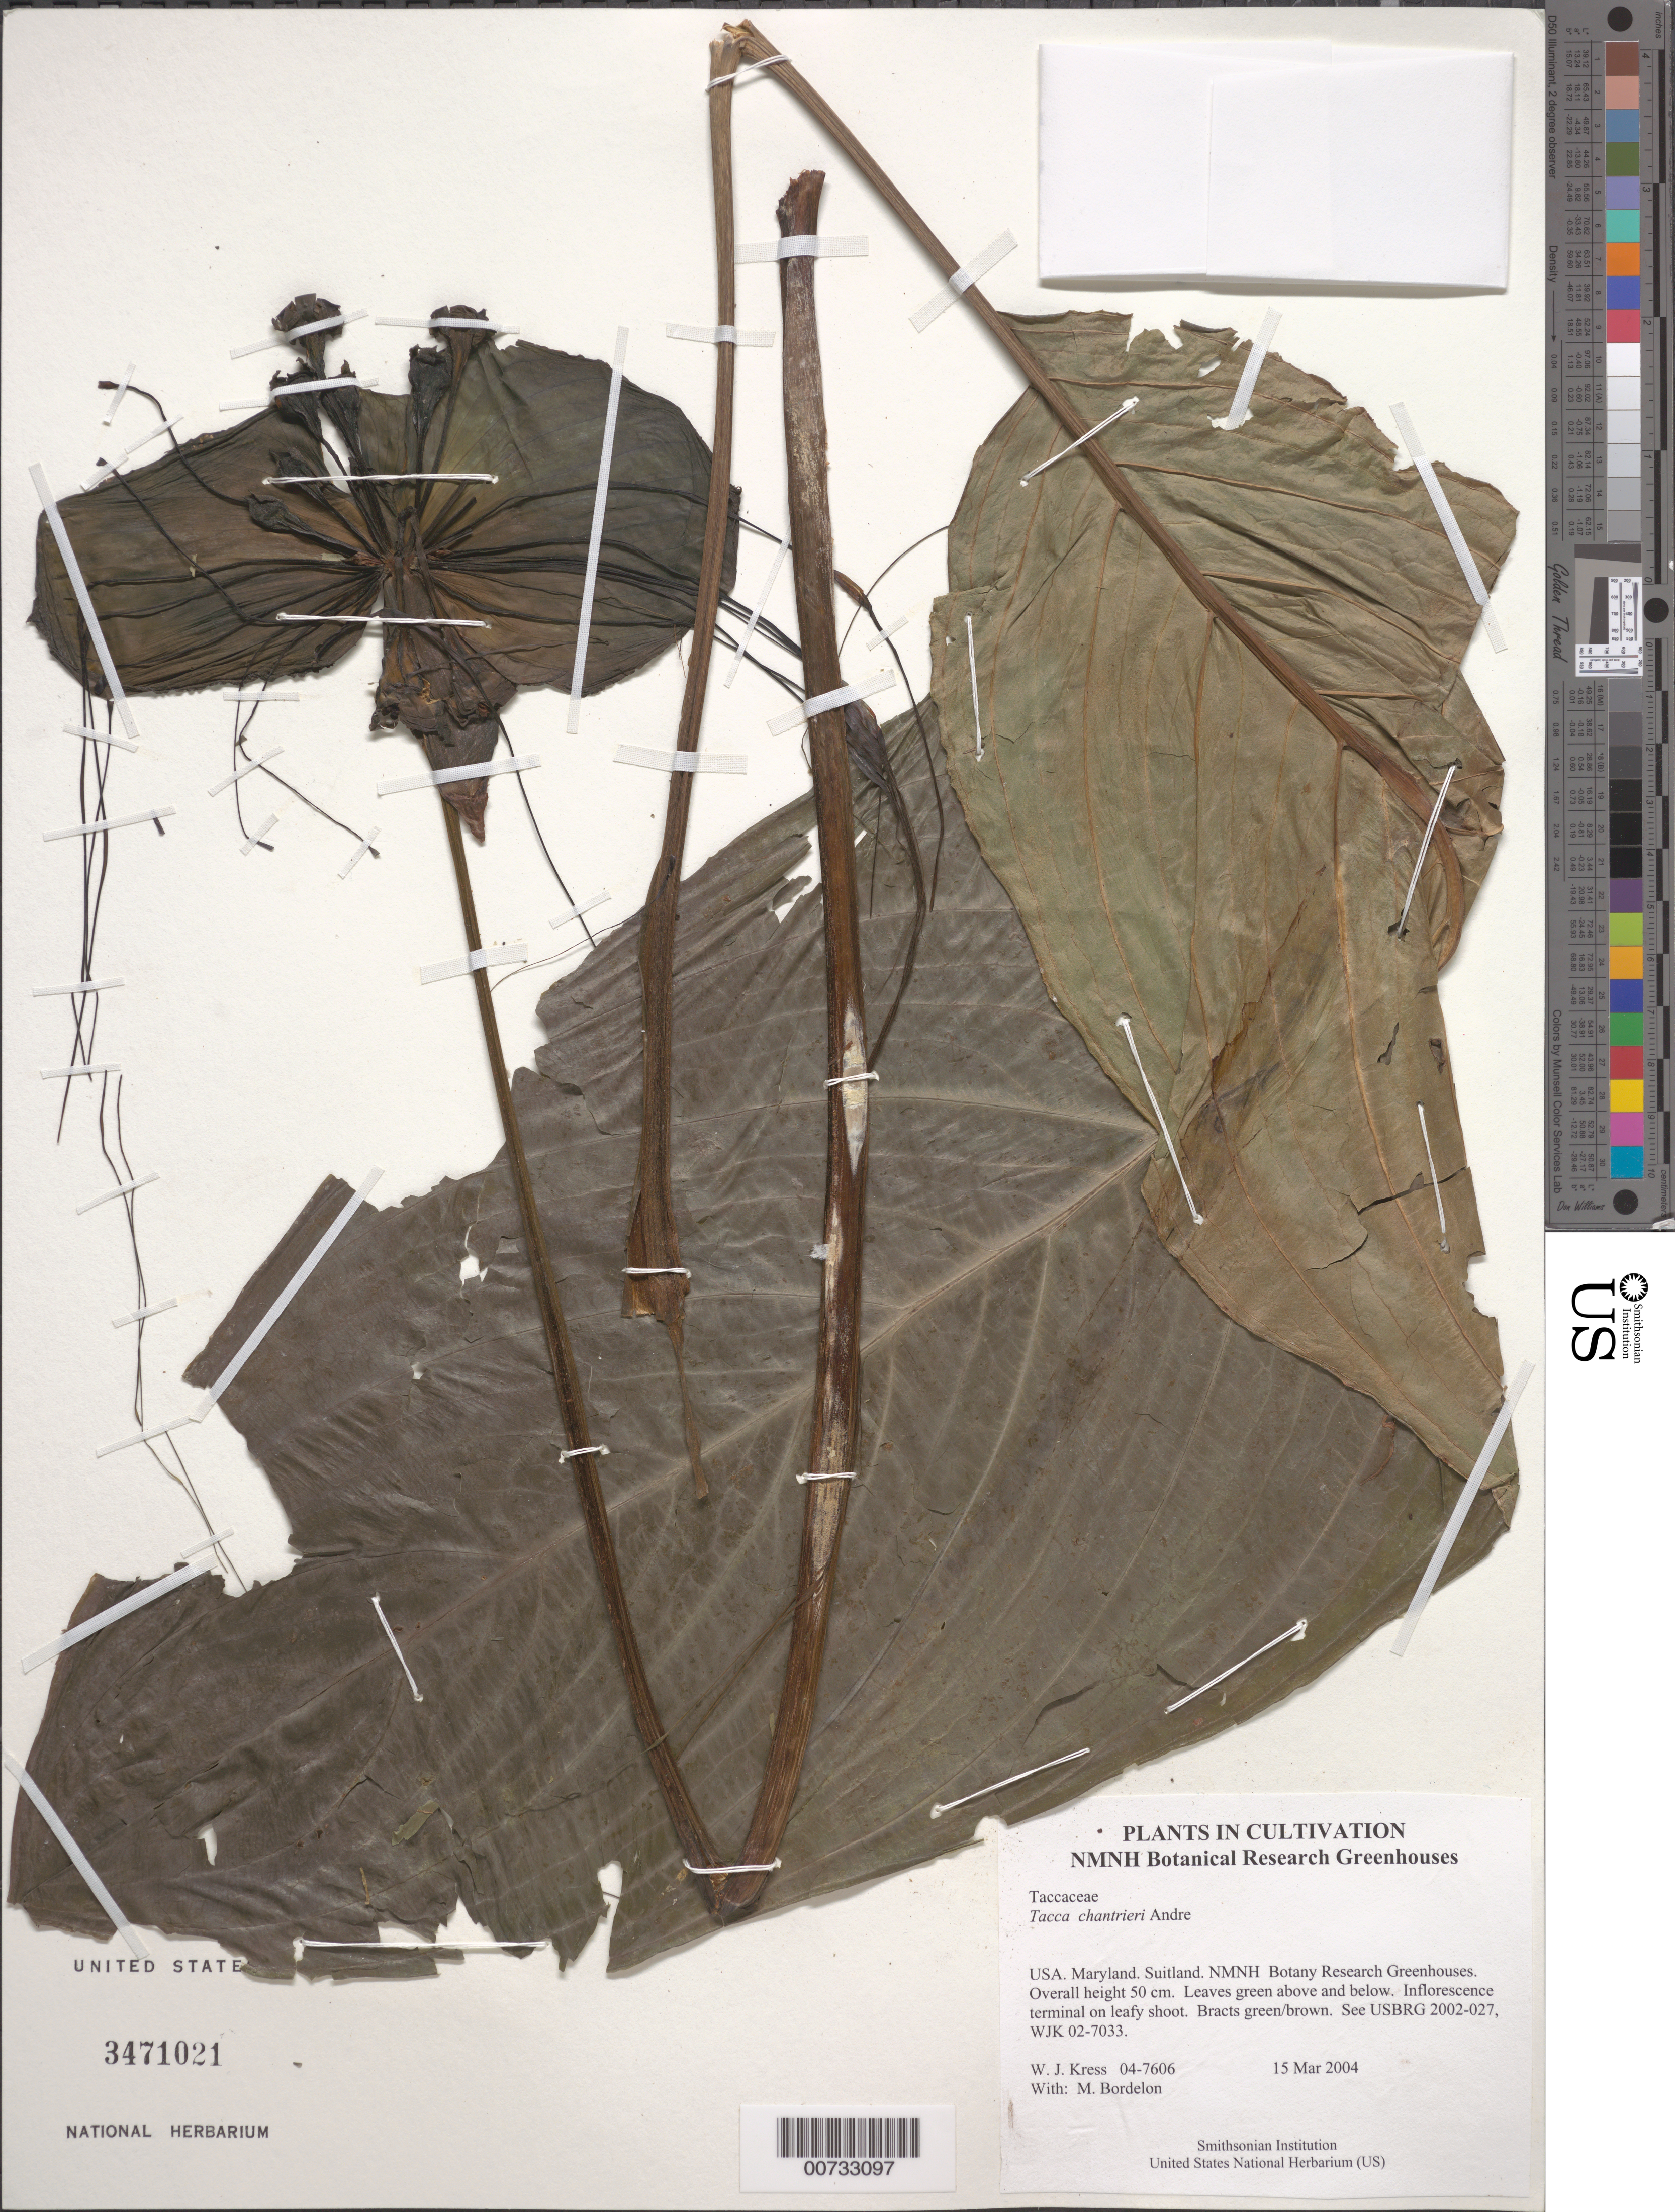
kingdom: Plantae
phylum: Tracheophyta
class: Liliopsida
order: Dioscoreales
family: Dioscoreaceae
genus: Tacca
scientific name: Tacca chantrieri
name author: André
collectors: W. J. Kress & M. Bordelon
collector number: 04-7606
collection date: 2004-03-15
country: United States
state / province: Maryland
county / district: Prince George's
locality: NMNH Botany Research Greenhouses. Suitland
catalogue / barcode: US 3471021